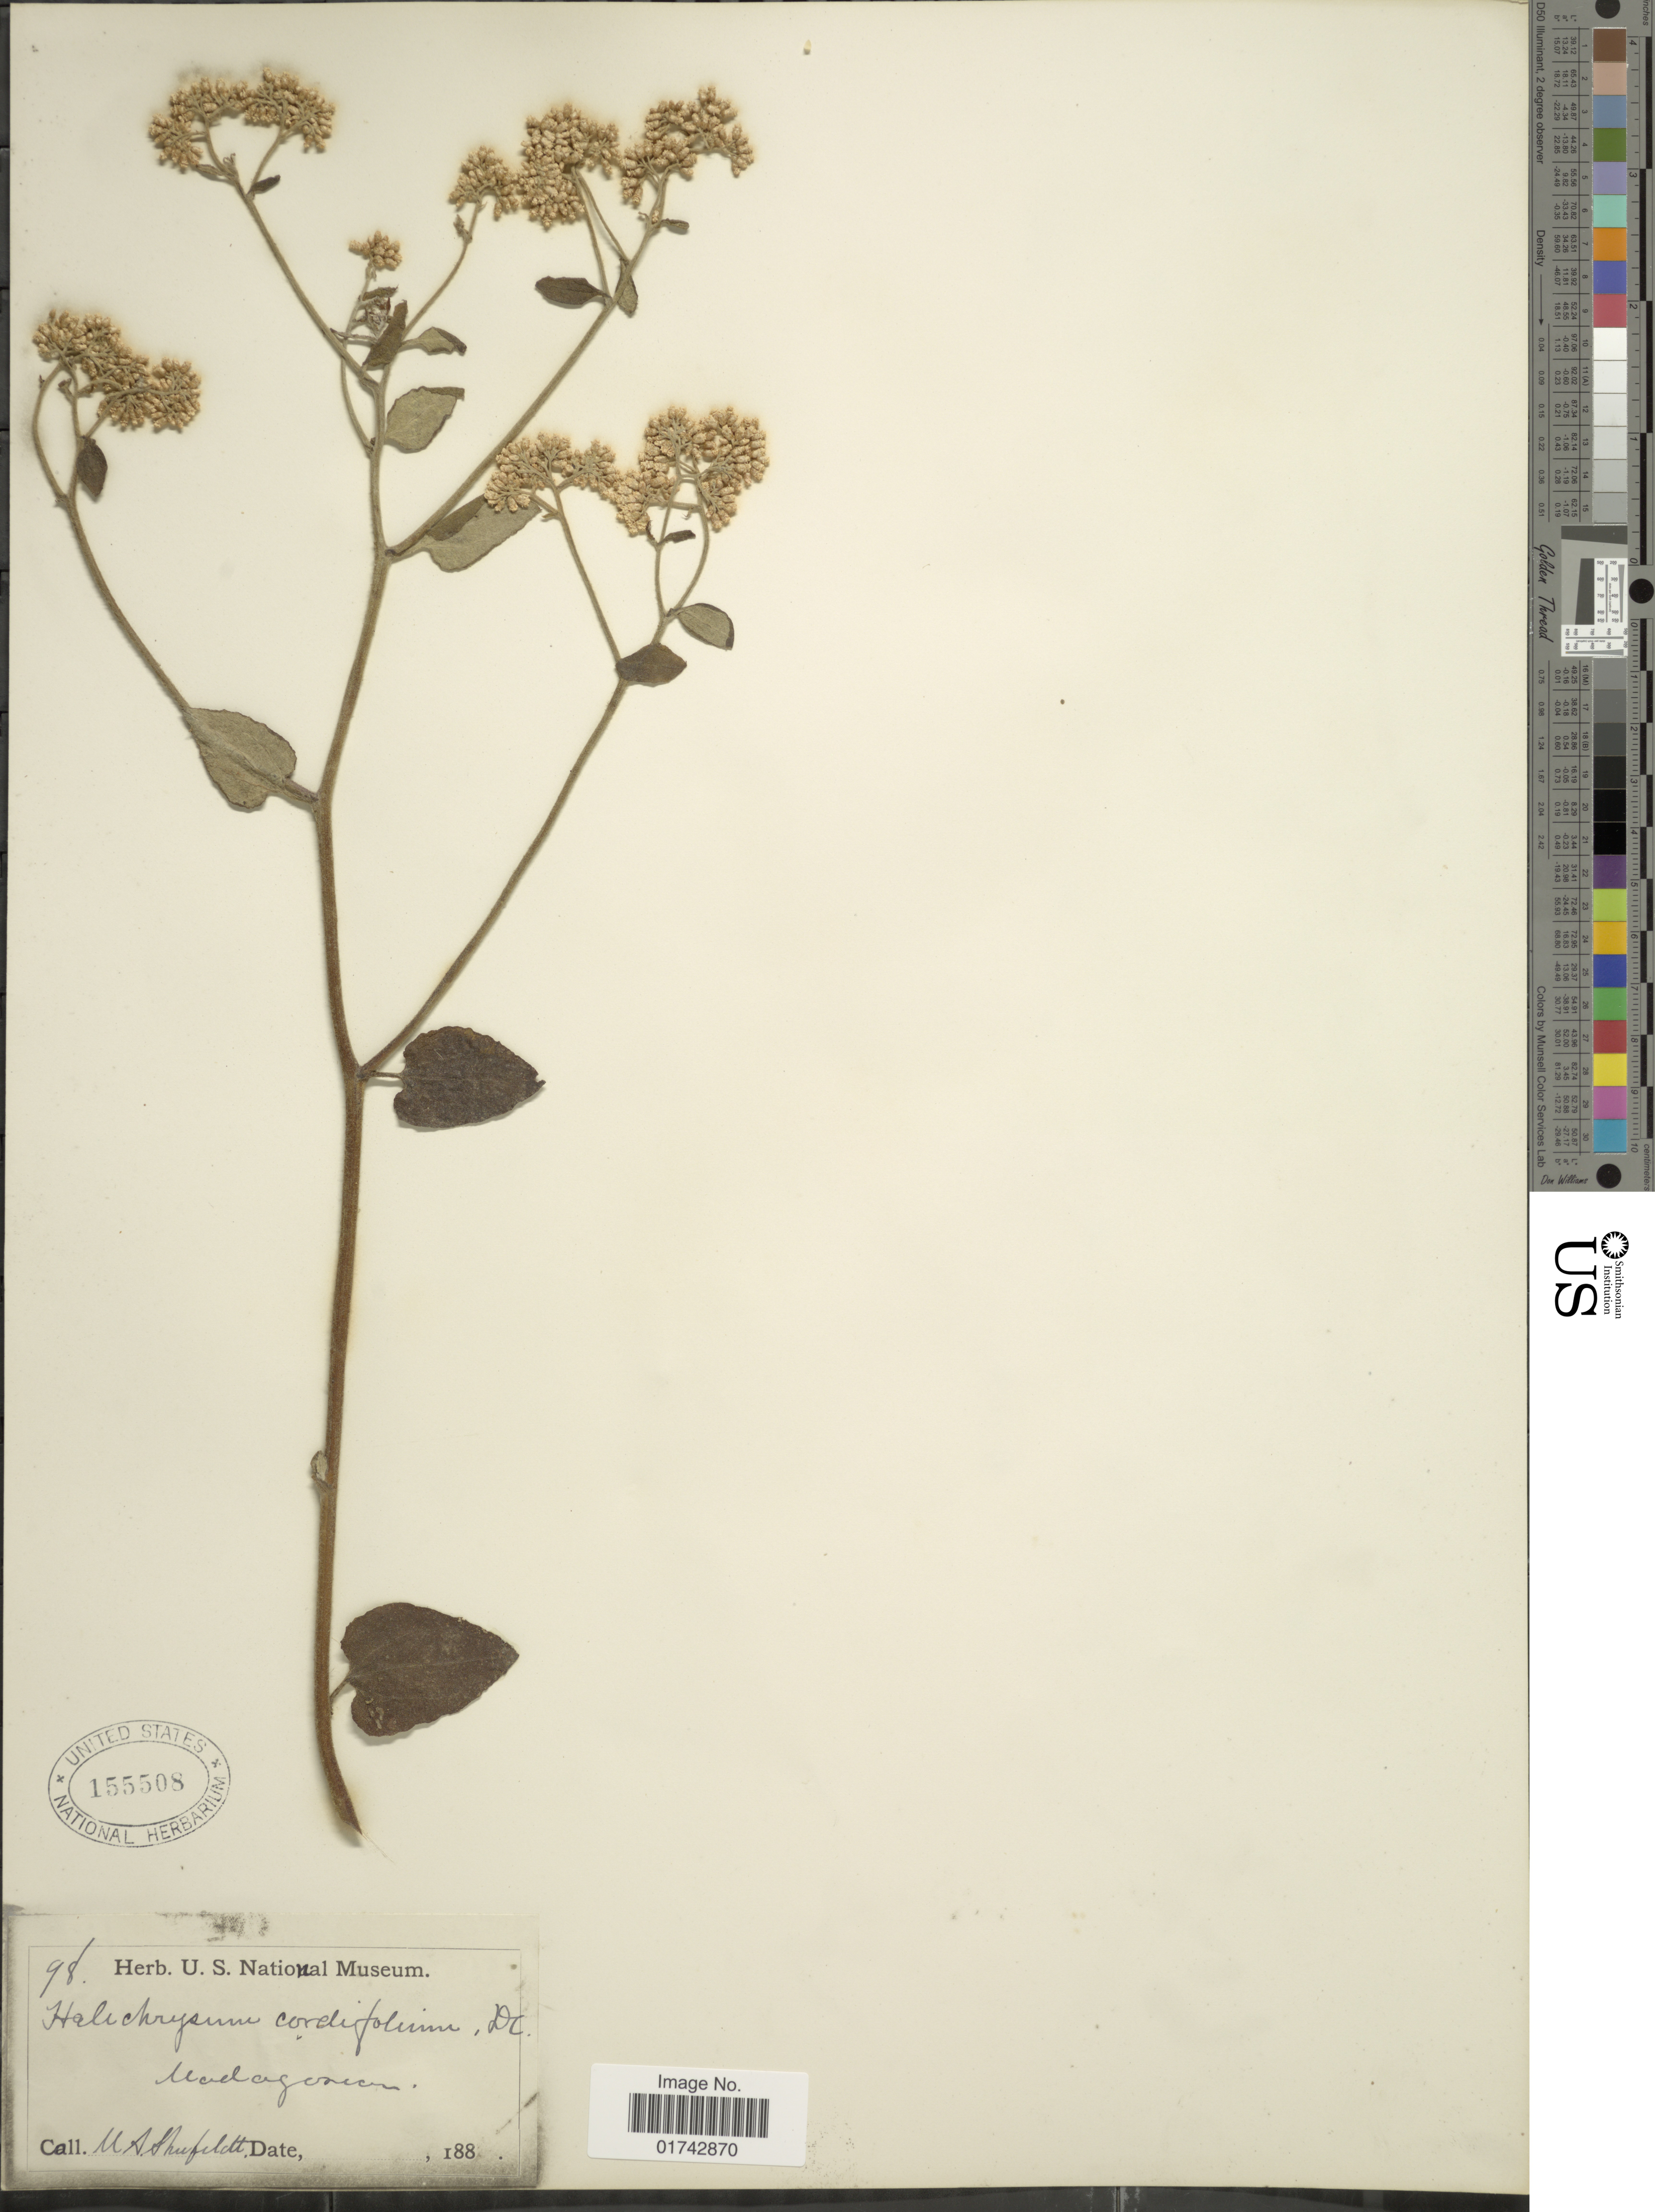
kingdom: Plantae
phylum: Tracheophyta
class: Magnoliopsida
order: Asterales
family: Asteraceae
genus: Helichrysum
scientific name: Helichrysum cordifolium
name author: DC.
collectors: U. Schufeldt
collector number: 98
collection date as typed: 188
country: Madagascar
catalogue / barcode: US 155508